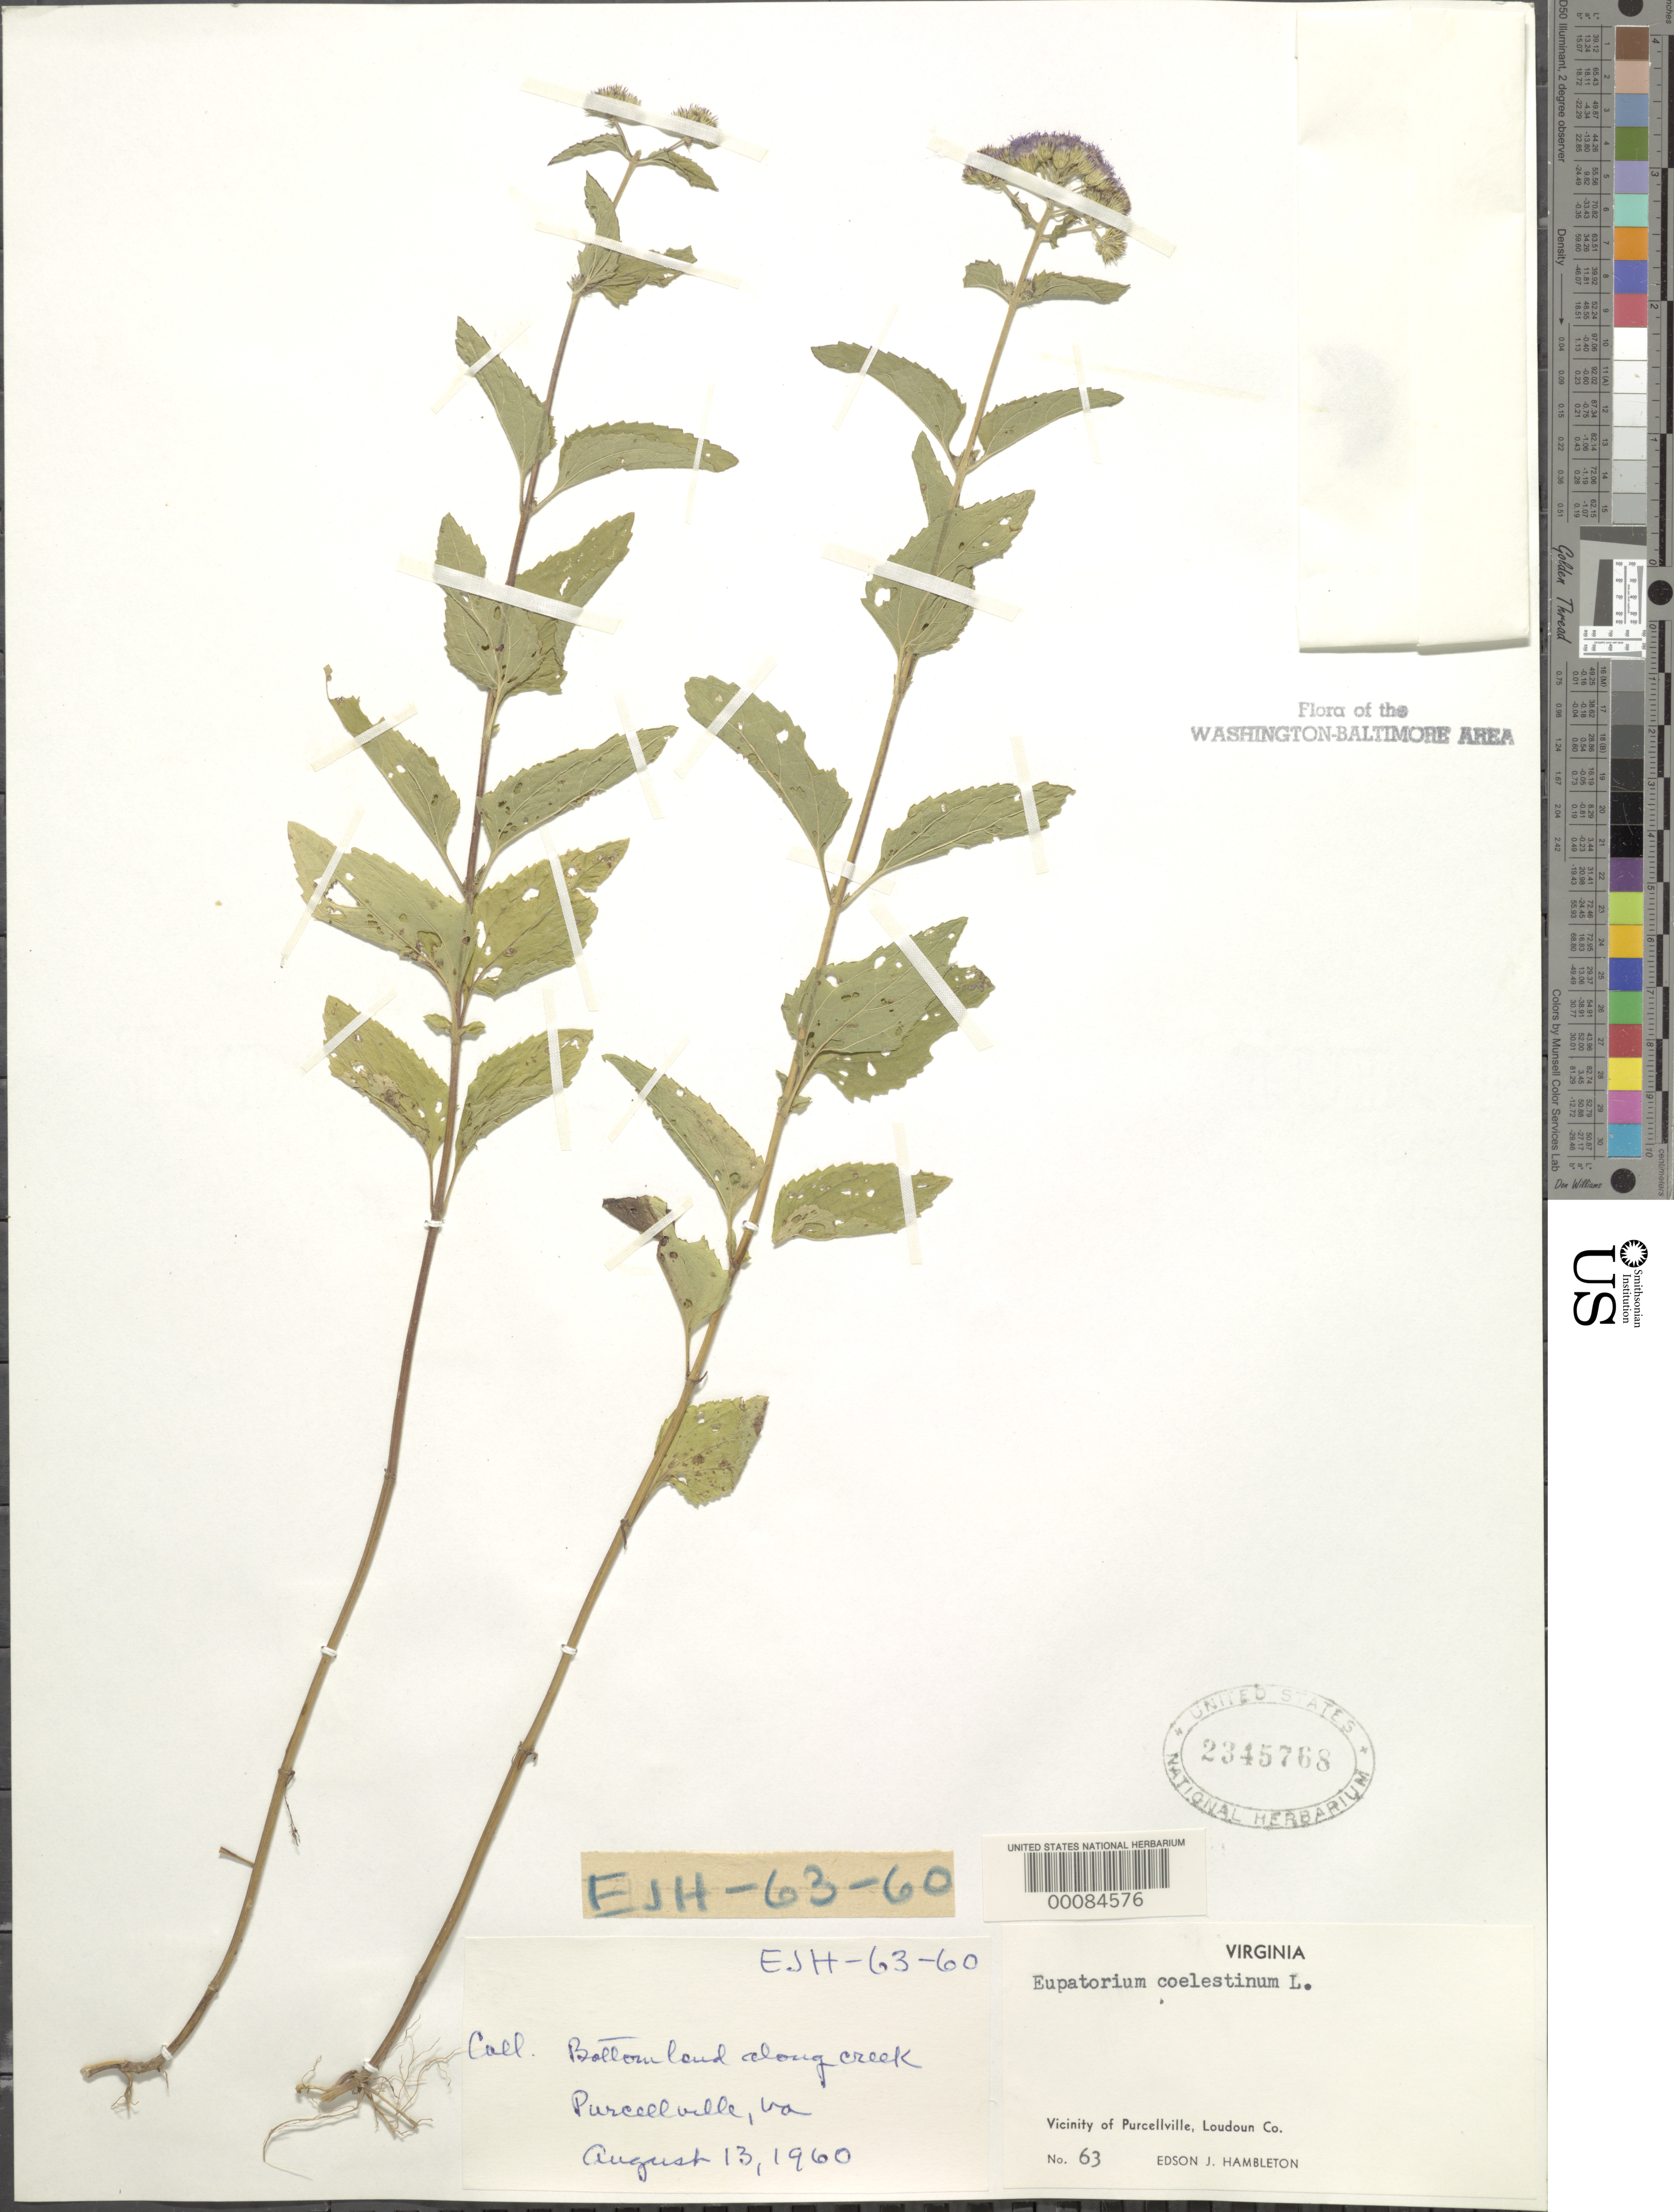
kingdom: Plantae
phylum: Tracheophyta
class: Magnoliopsida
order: Asterales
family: Asteraceae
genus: Conoclinium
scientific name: Conoclinium coelestinum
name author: (L.) DC.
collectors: E. Hambleton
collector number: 63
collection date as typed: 13 Aug 1960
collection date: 1960-08-13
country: United States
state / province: Virginia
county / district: Loudoun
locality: Purcellville vicinity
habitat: Bottomland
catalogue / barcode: US 2345768